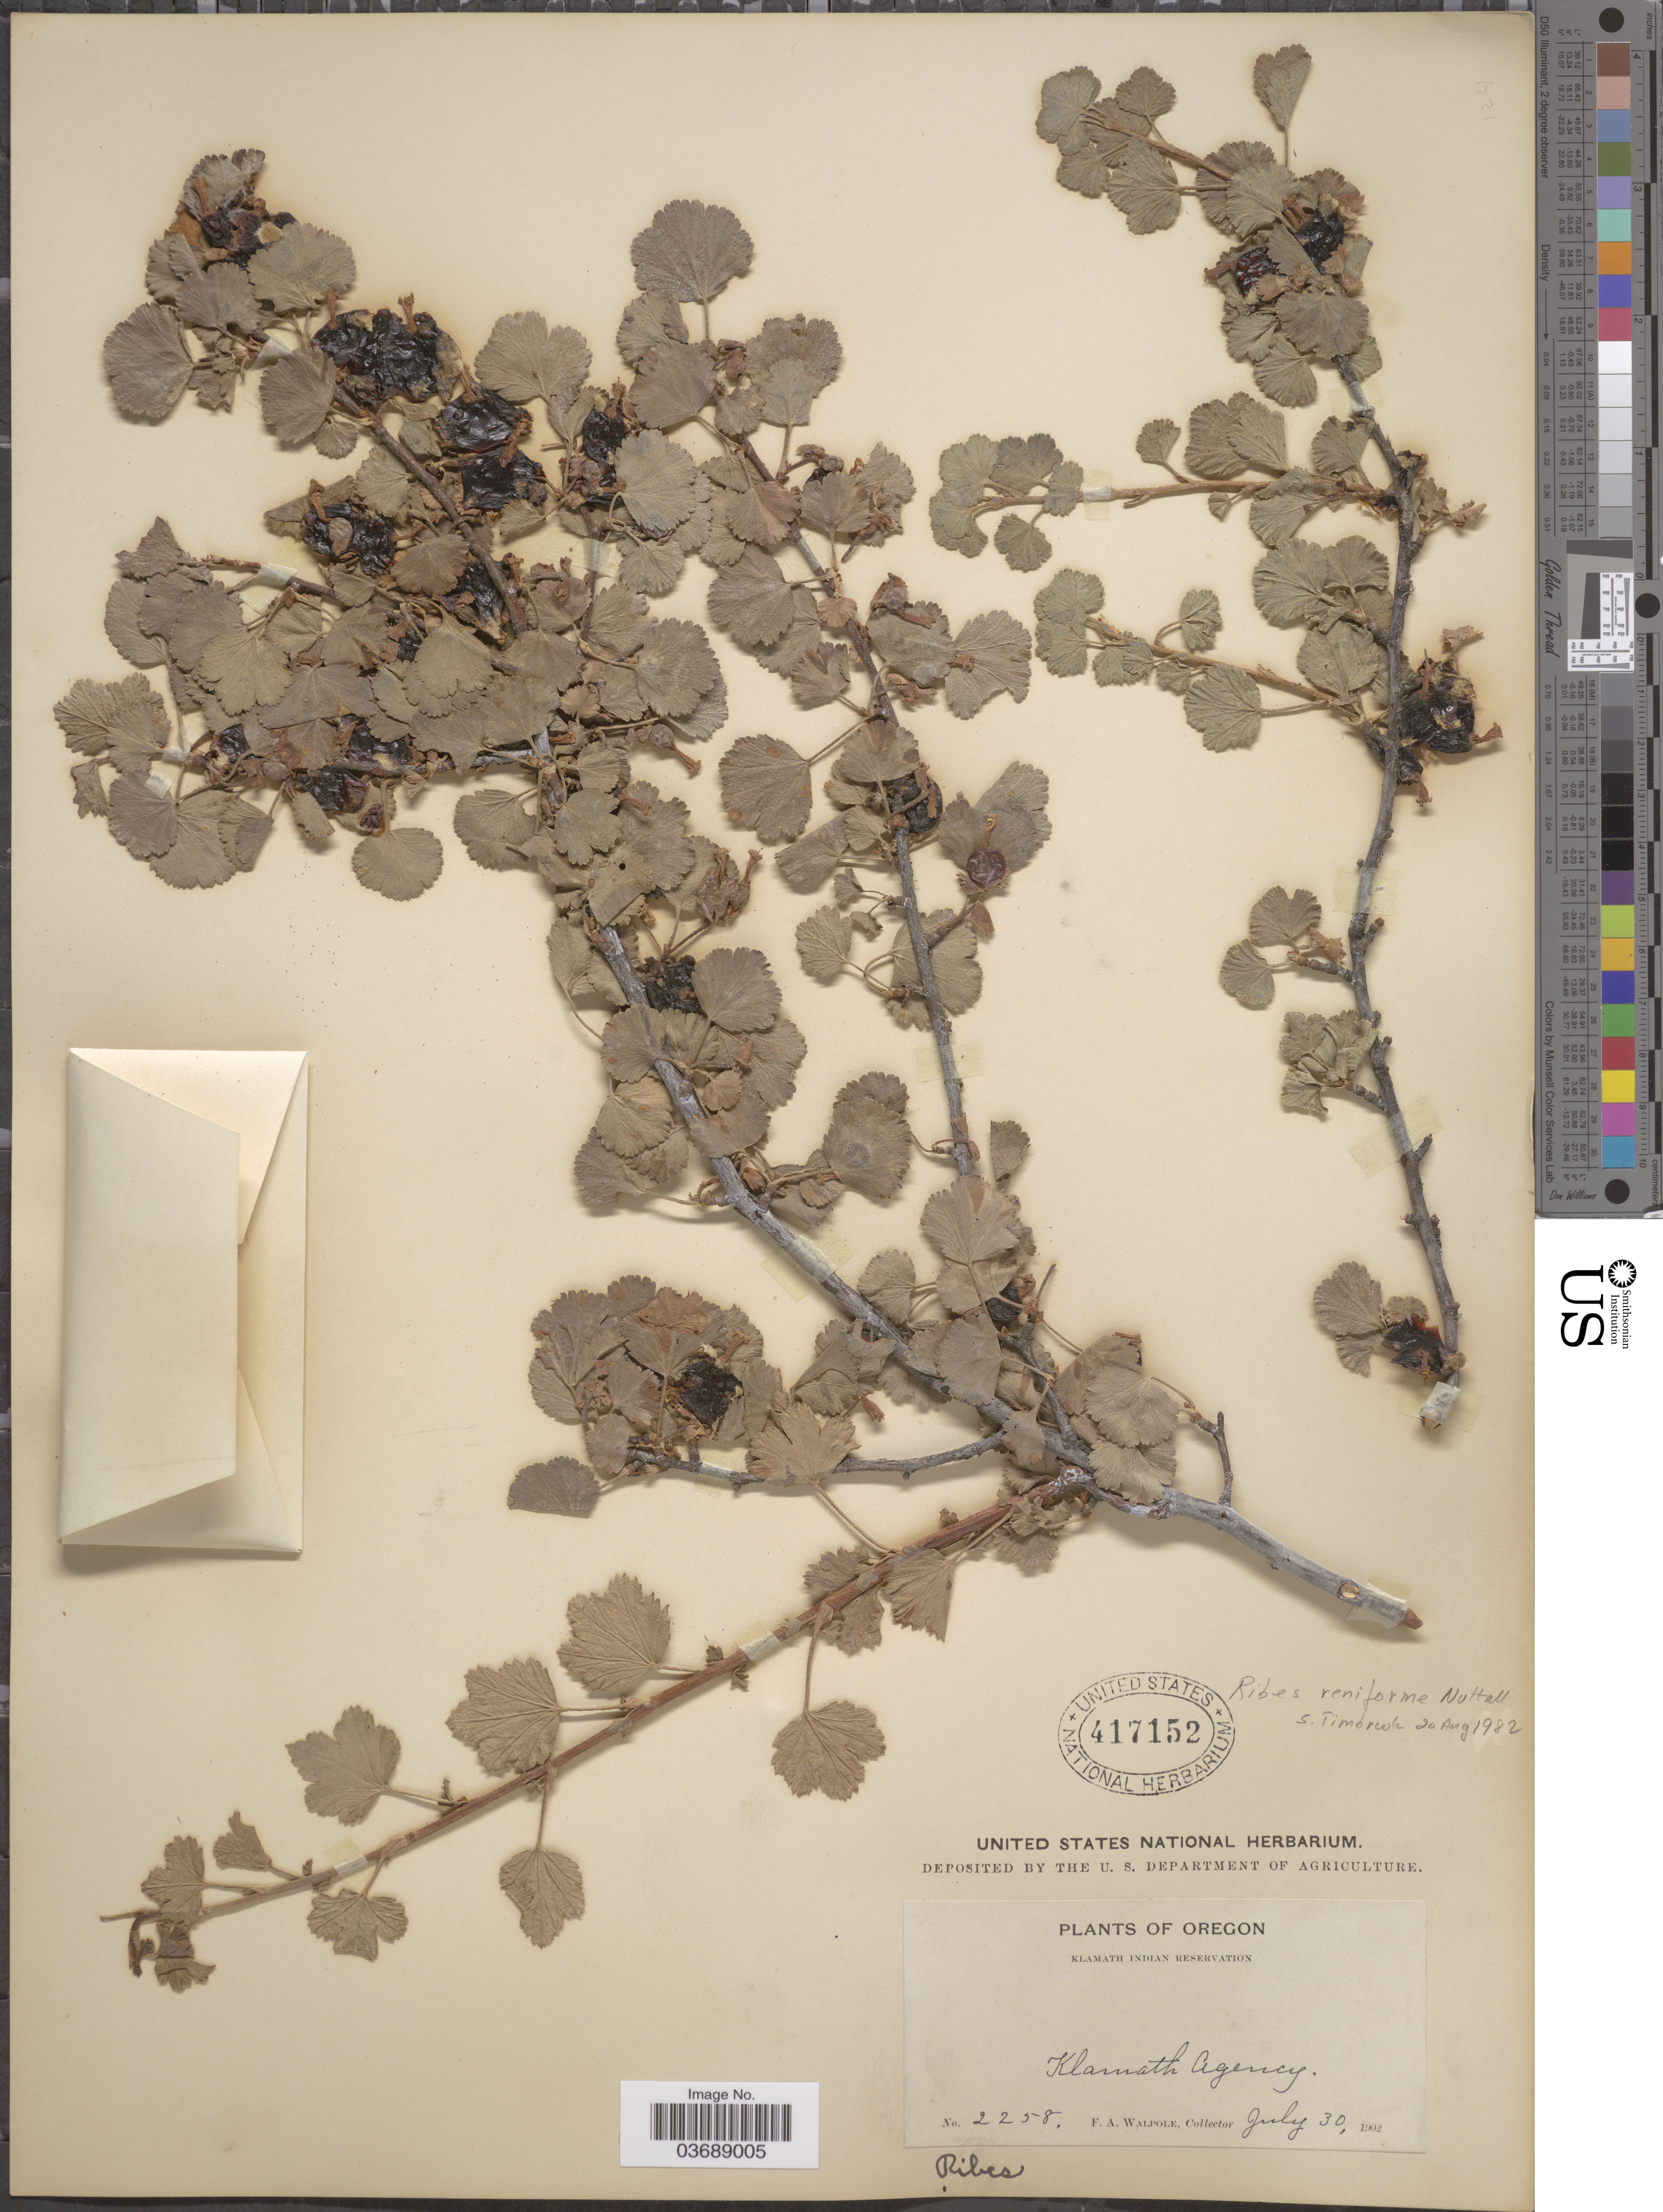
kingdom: Plantae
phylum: Tracheophyta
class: Magnoliopsida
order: Saxifragales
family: Grossulariaceae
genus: Ribes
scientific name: Ribes reniforme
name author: Nutt.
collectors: F. Walpole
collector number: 2258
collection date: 1902-07-30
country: United States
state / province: Oregon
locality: Klamath Indian Reservation. Klamath Agency.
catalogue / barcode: US 417152